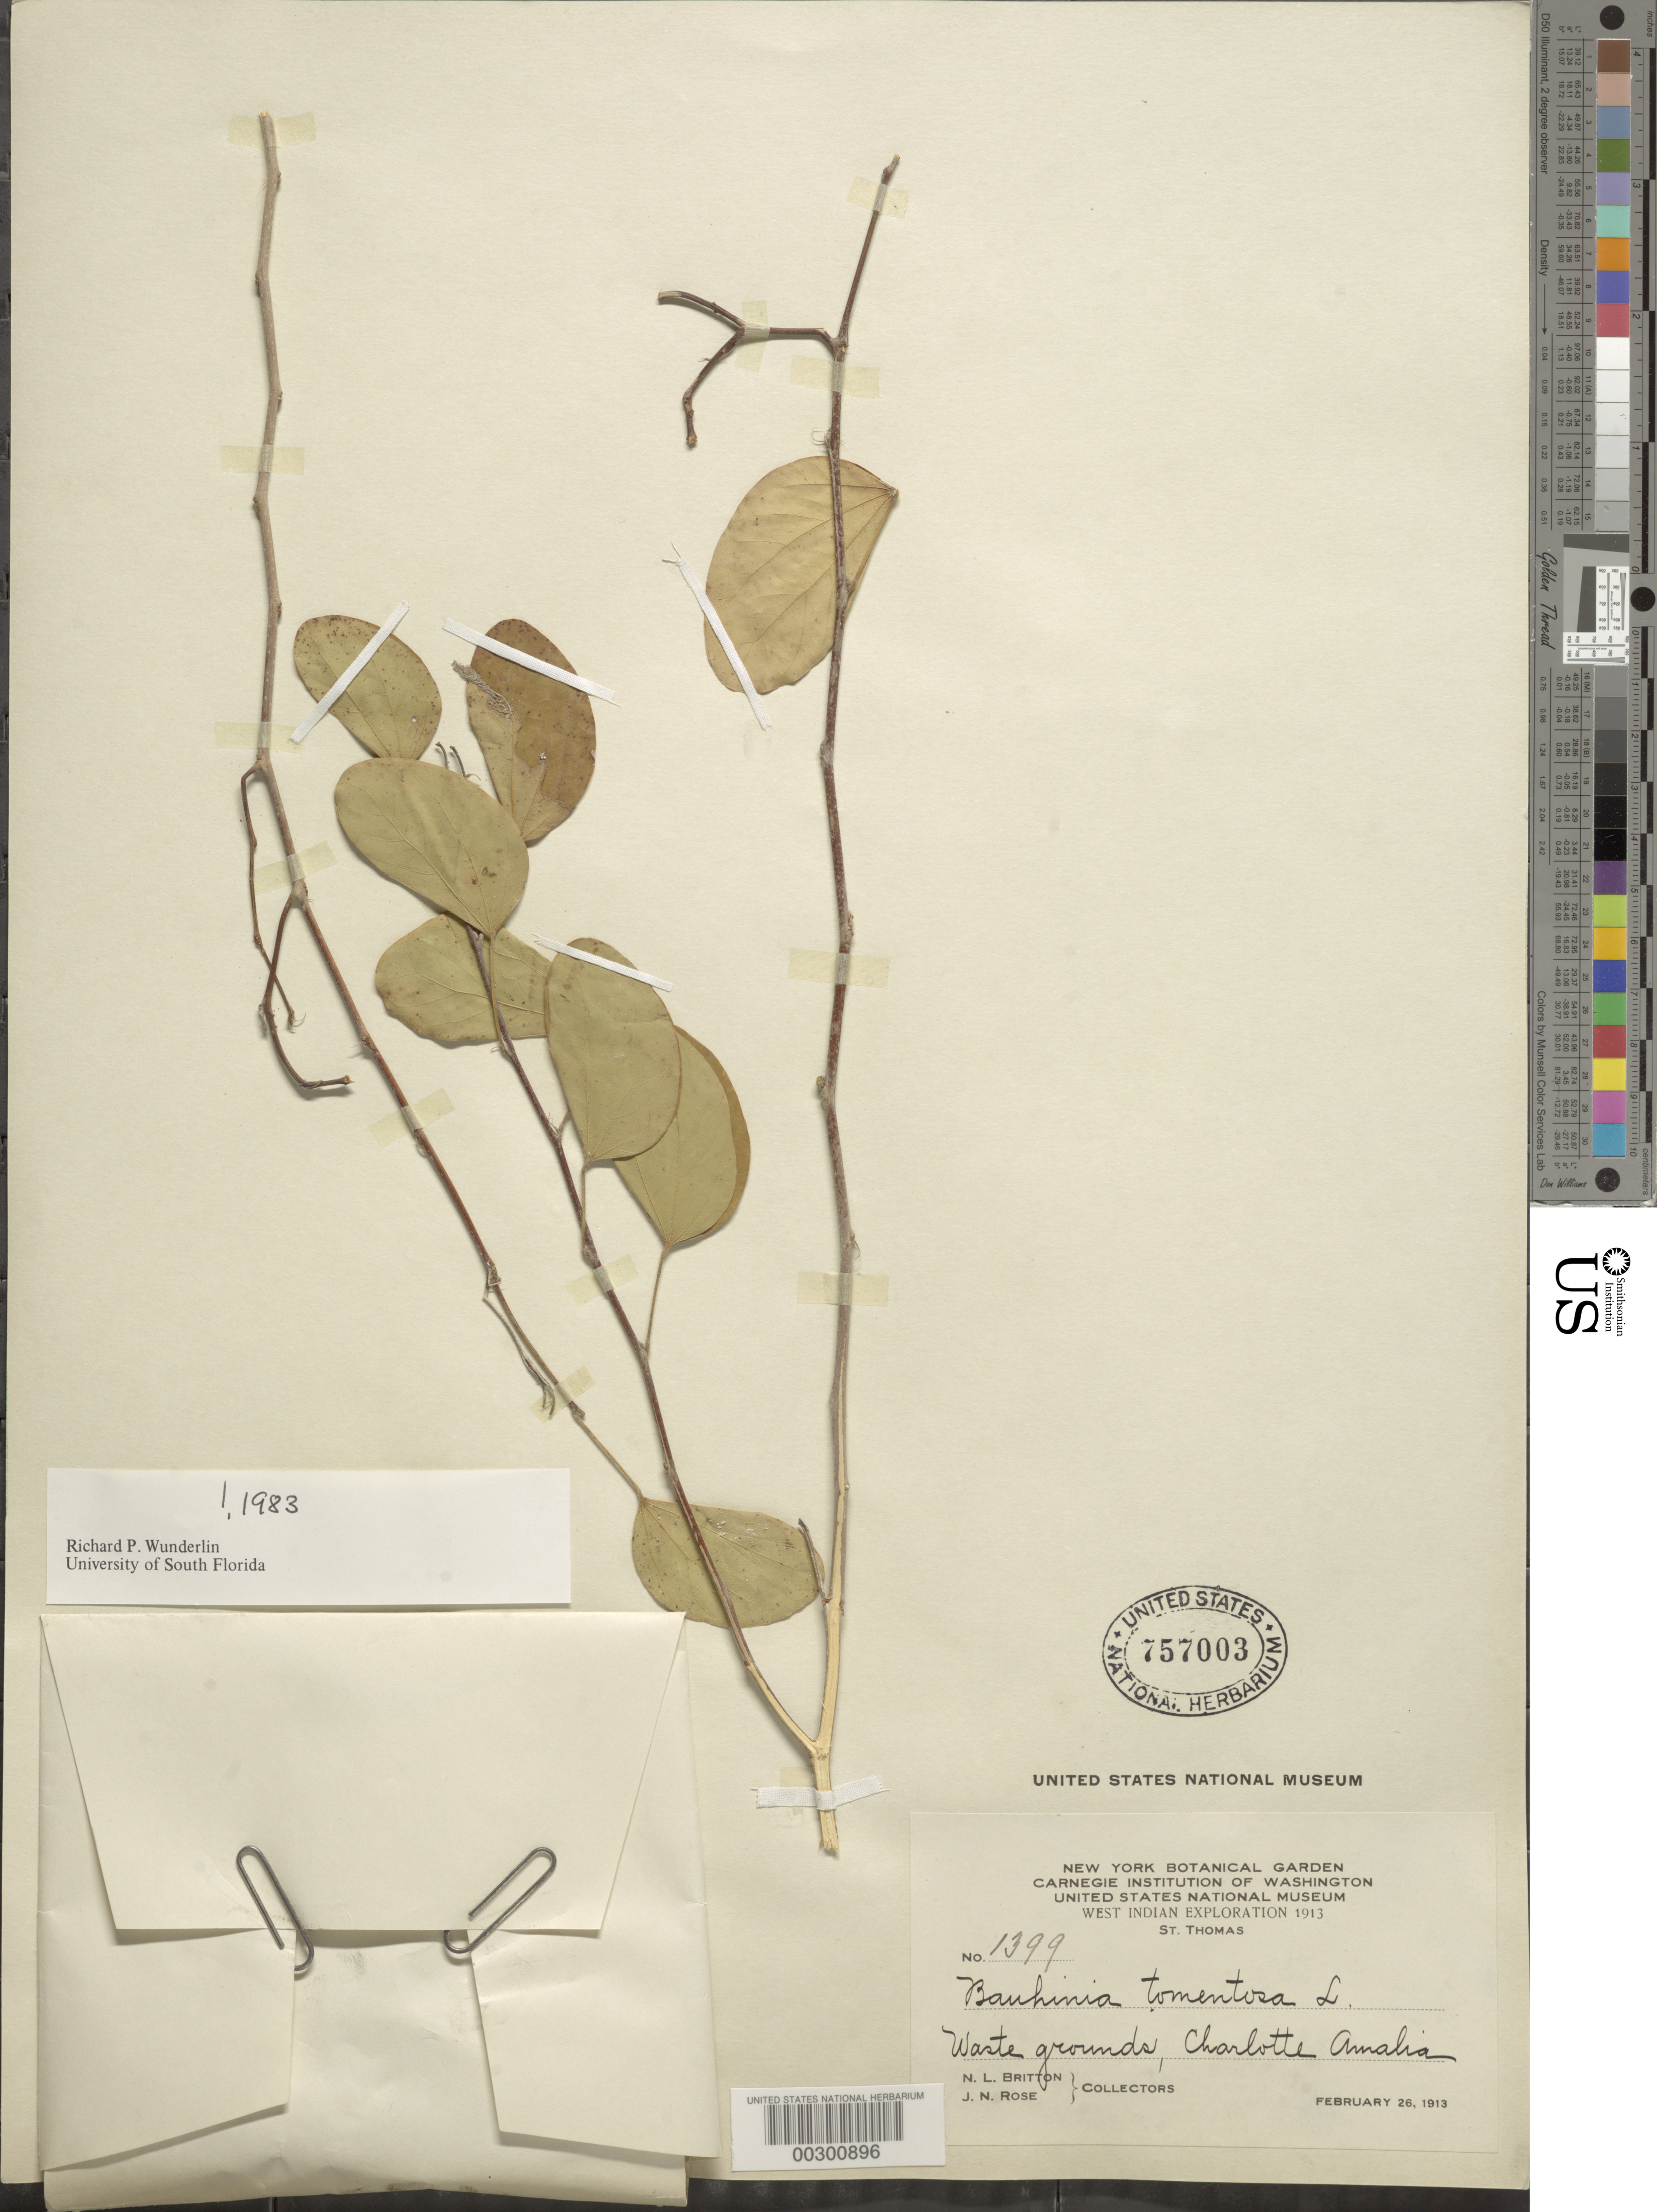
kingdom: Plantae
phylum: Tracheophyta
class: Magnoliopsida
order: Fabales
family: Fabaceae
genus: Bauhinia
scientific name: Bauhinia tomentosa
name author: L.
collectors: N. Britton & J. N. Rose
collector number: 1399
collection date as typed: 26 Feb 1913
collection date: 1913-02-26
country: U.S. Virgin Islands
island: St. Thomas Island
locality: Charlotte Amalie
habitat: Waste grounds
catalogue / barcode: US 757003